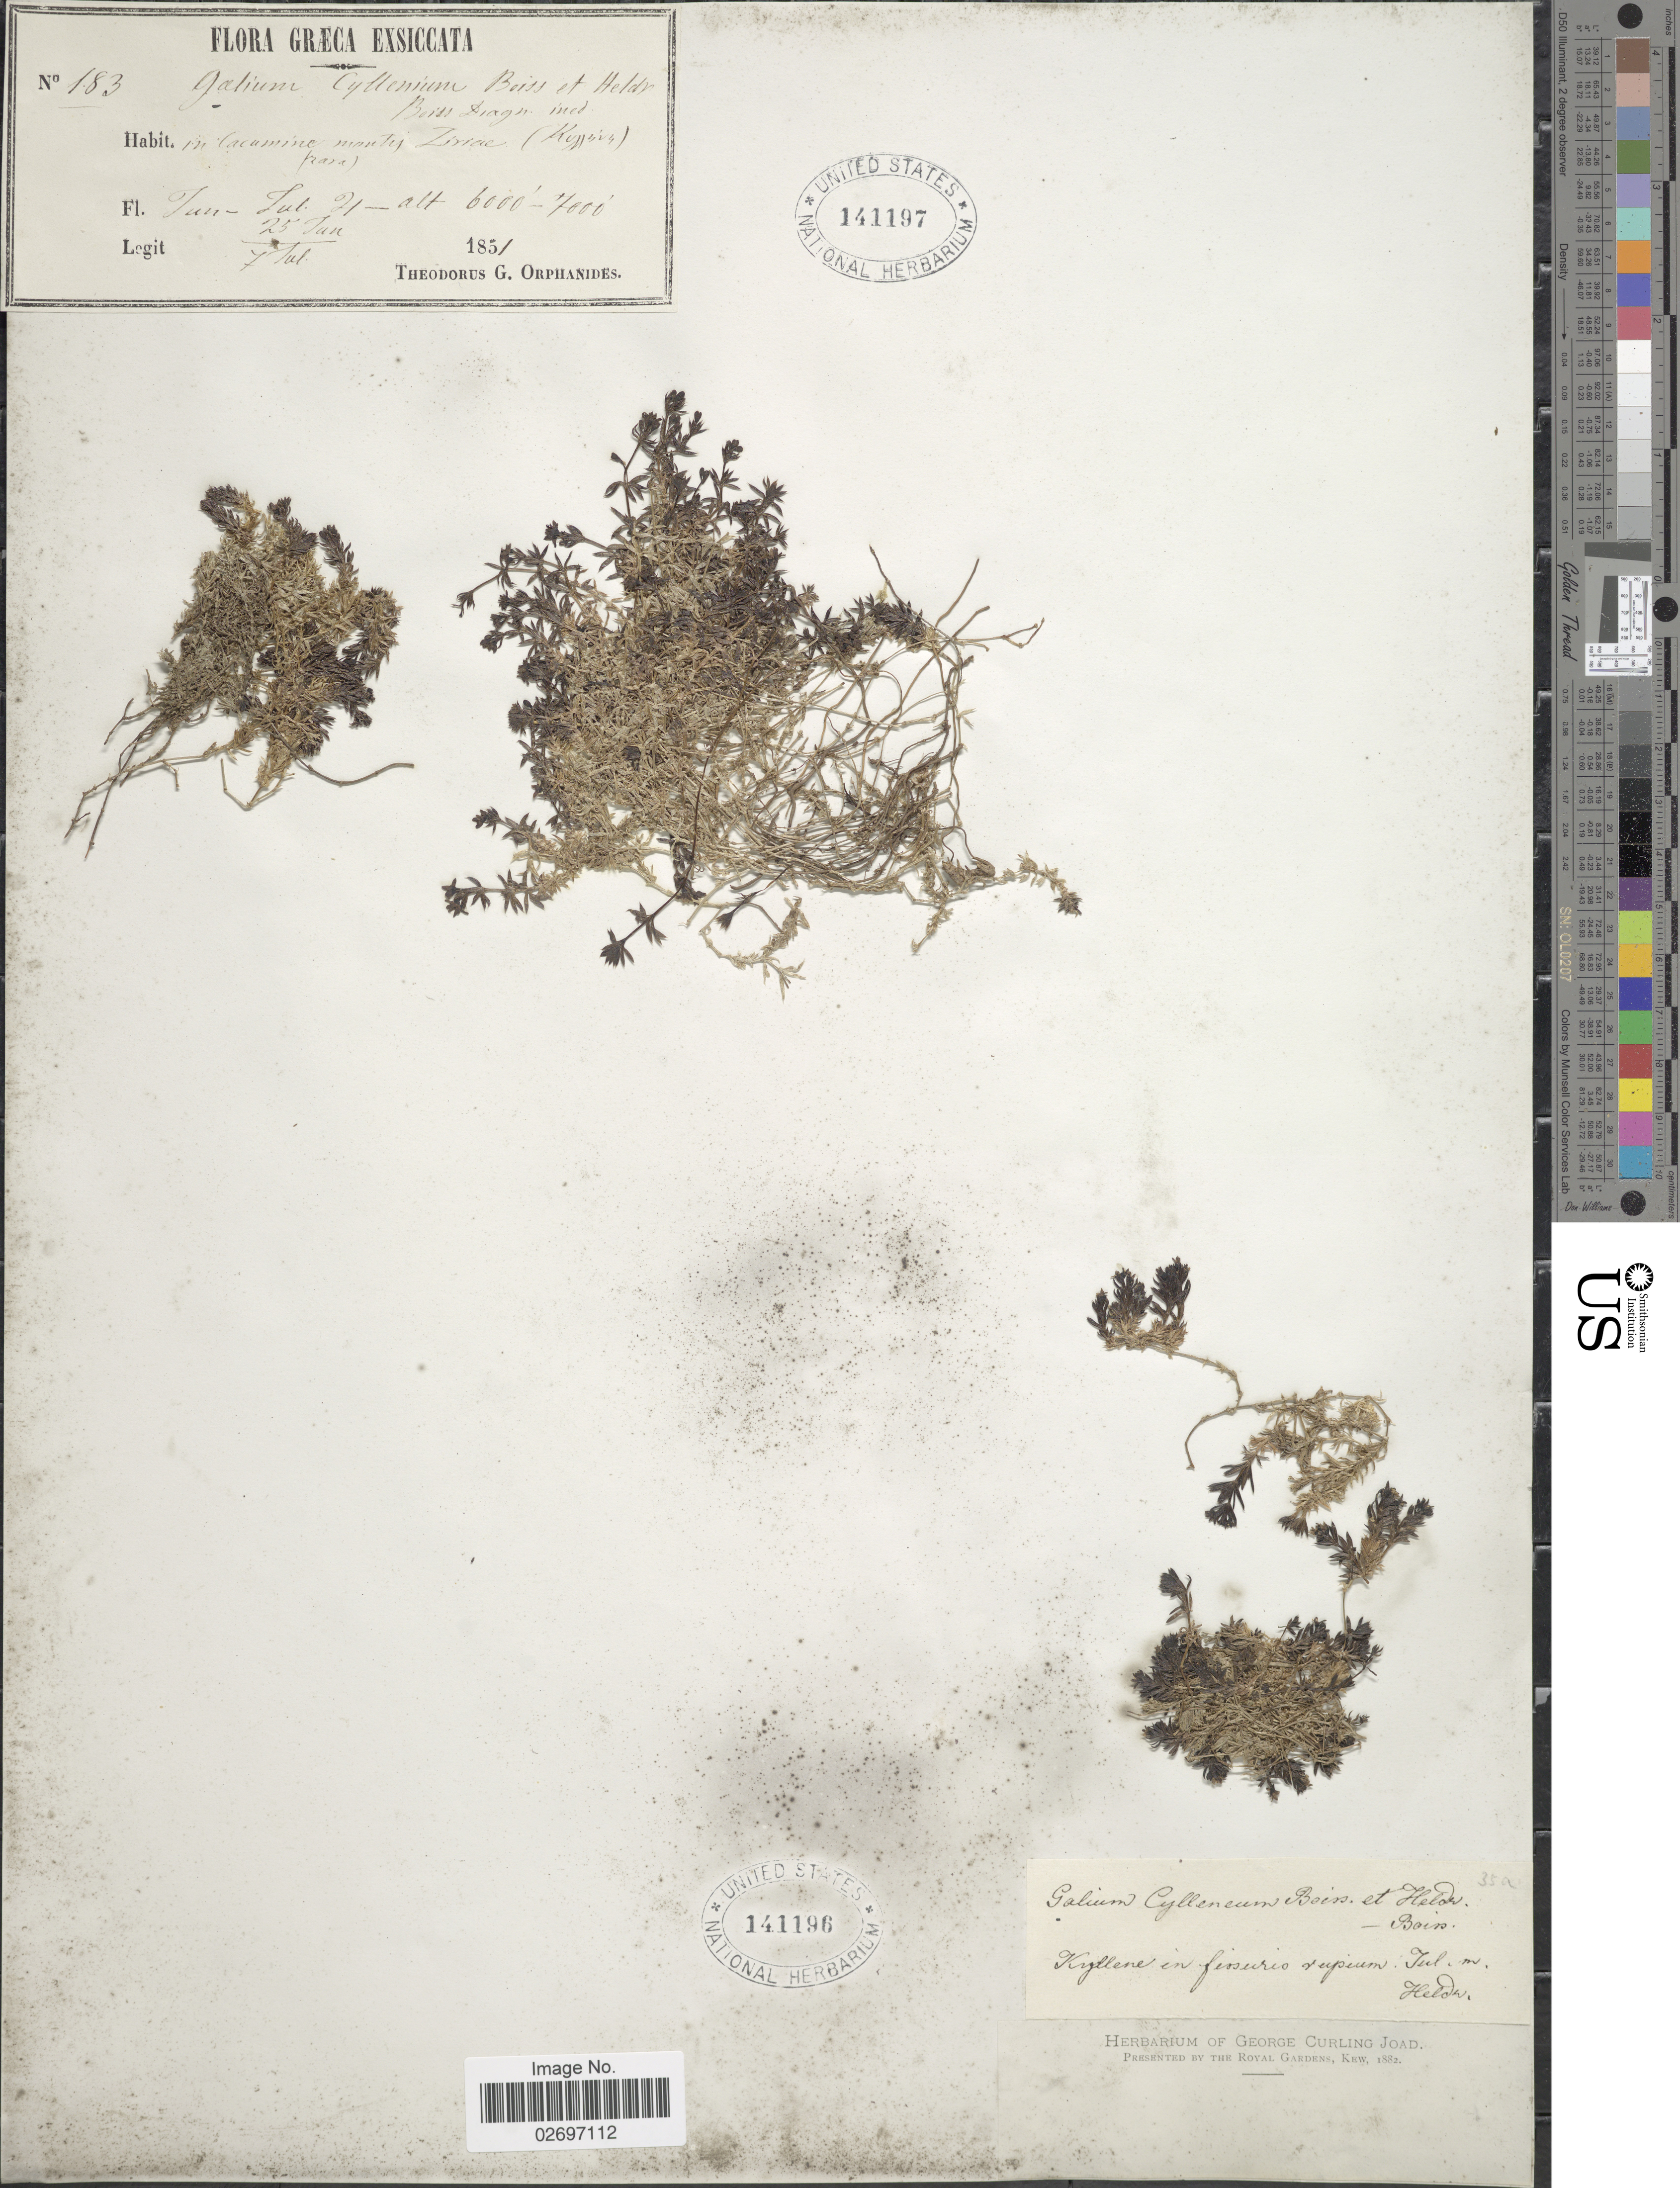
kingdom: Plantae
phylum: Tracheophyta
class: Magnoliopsida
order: Gentianales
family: Rubiaceae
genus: Galium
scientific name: Galium cyllenium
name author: Boiss. & Heldr.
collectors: T. G. Orphanides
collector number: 183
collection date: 1851-06-25/1851-07-07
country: Greece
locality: In cacumine montes Ziriae (Κυλλήνη)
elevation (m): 1829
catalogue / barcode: US 141197